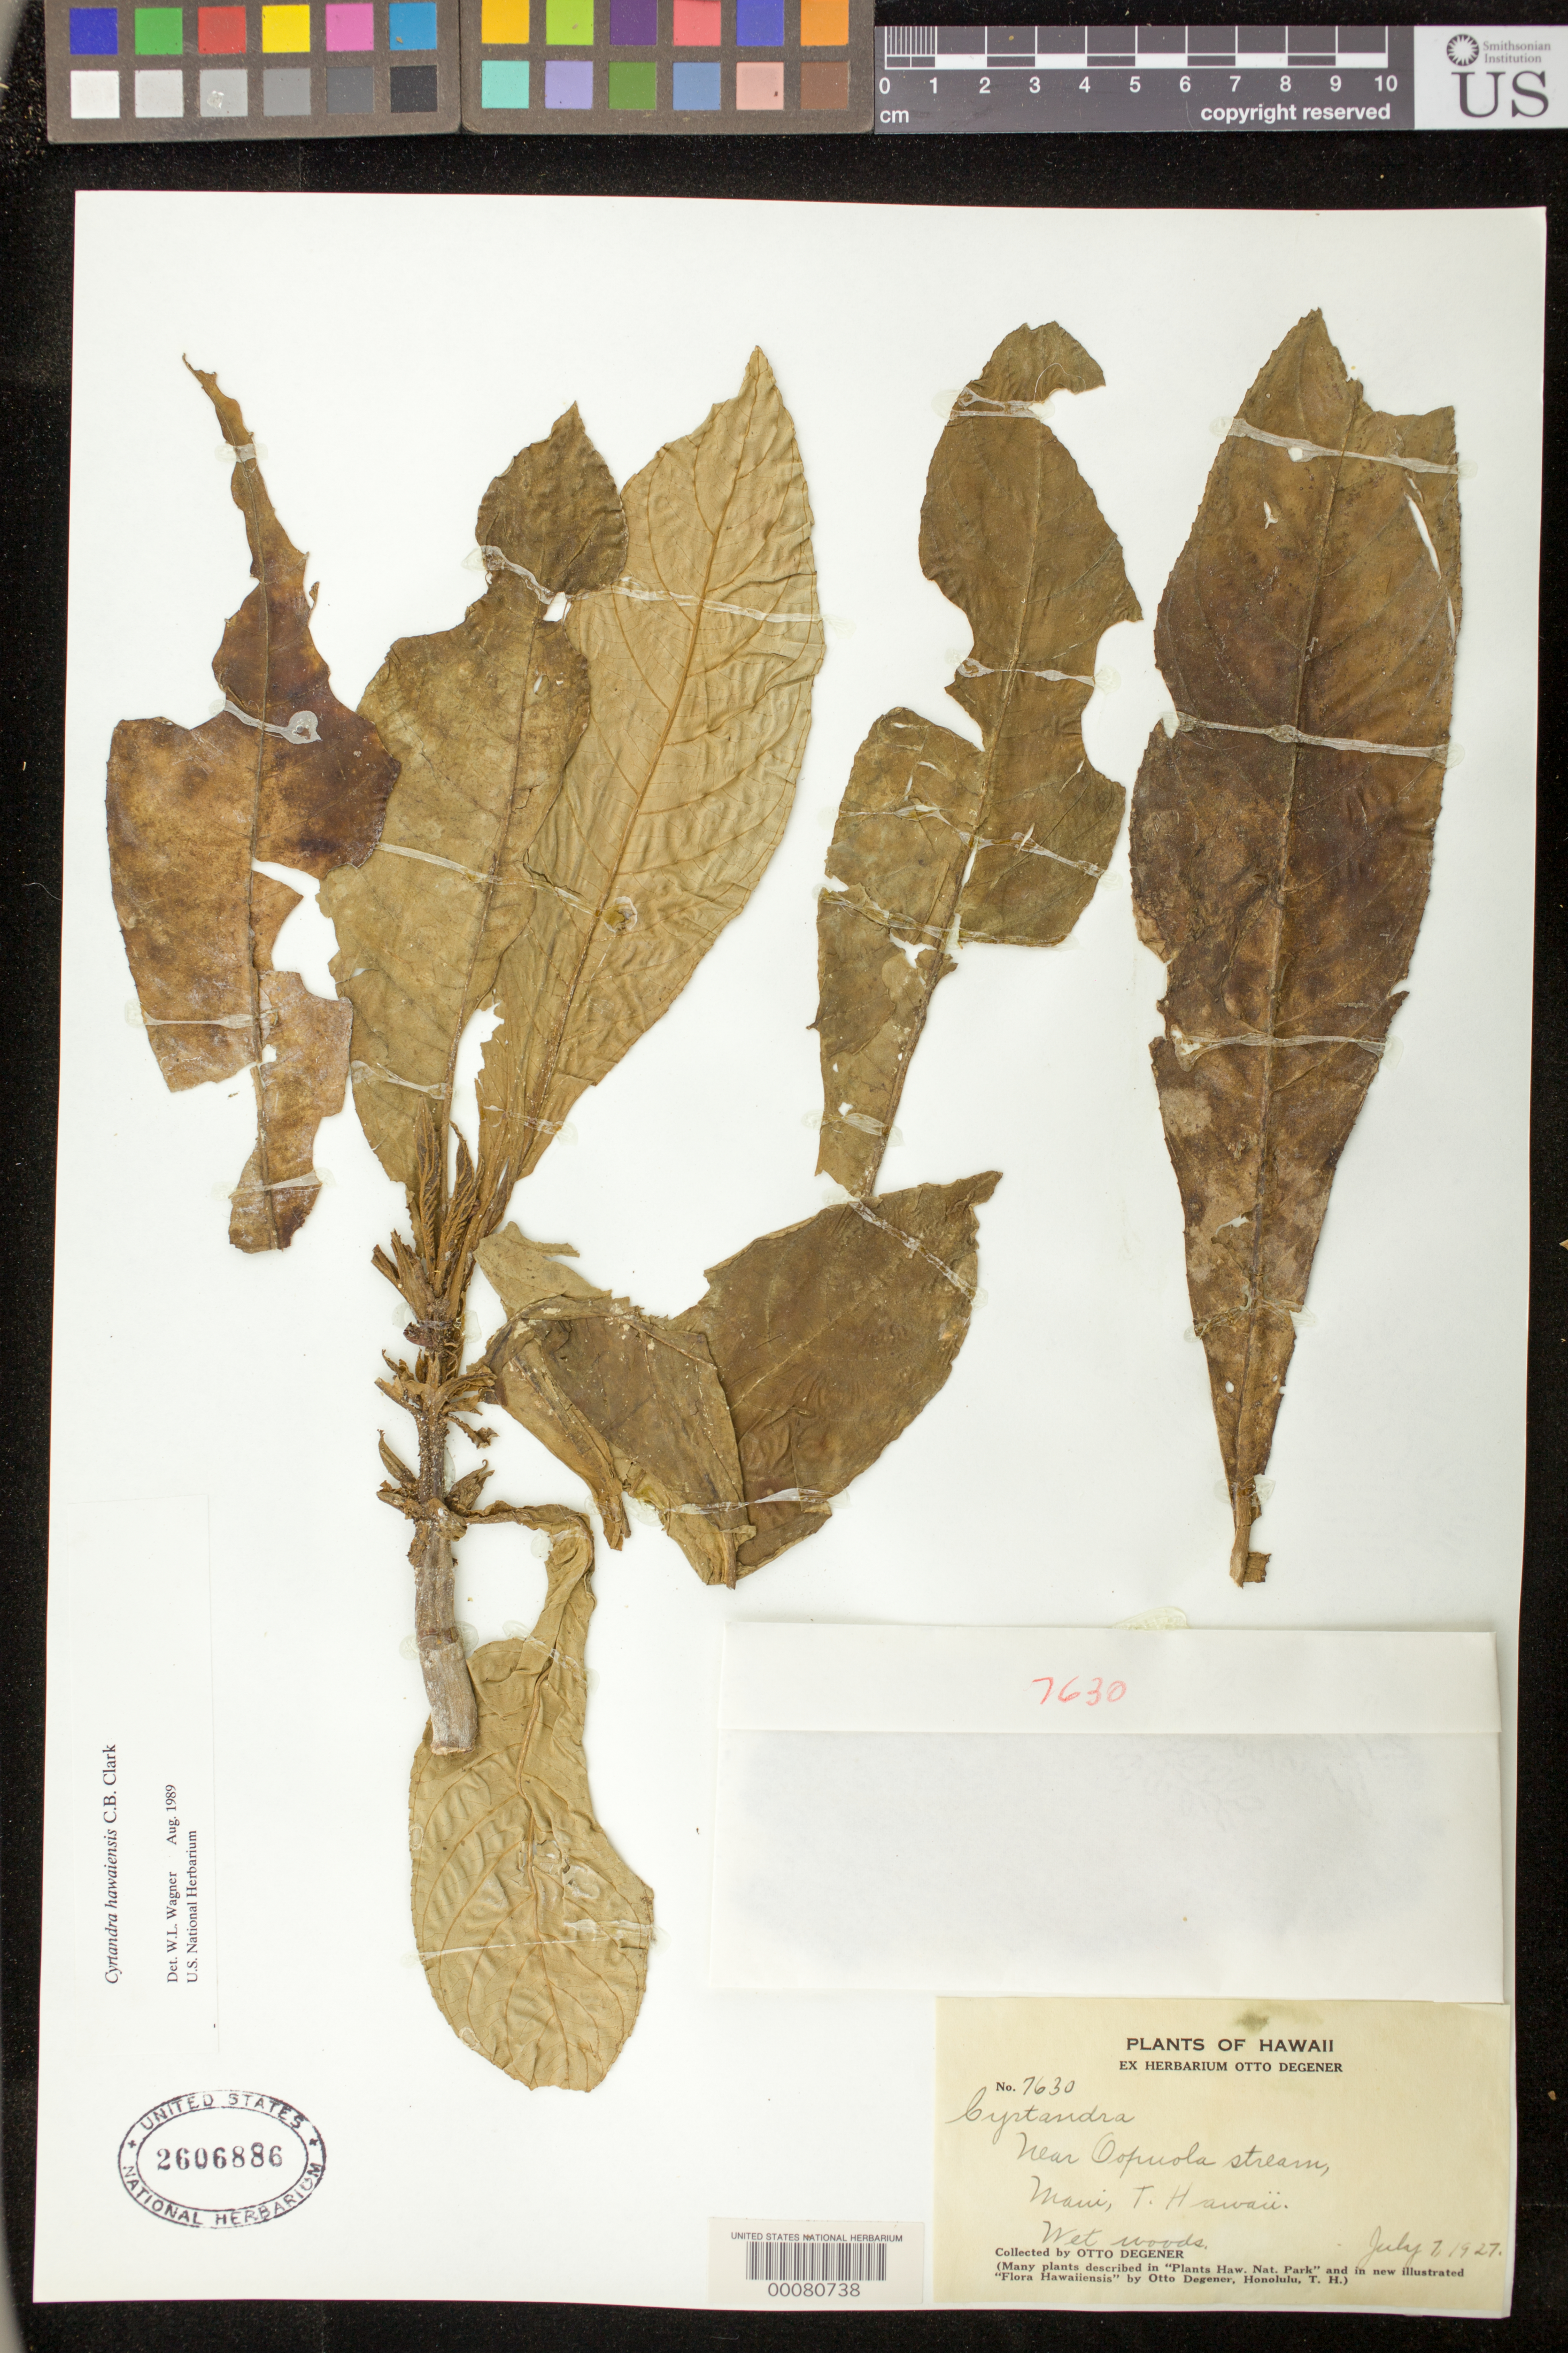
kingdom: Plantae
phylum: Tracheophyta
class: Magnoliopsida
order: Lamiales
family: Gesneriaceae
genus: Cyrtandra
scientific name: Cyrtandra hawaiensis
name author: C.B. Clarke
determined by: Wagner, W. L., (BOT), Smithsonian Institution - National Museum of Natural History (UNITED STATES)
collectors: O. Degener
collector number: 7630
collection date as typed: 07 Jul 1927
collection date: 1927-07-07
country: United States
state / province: Hawaii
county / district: Maui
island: Maui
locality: Near Oopuola stream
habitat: Wet woods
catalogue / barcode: US 2606886